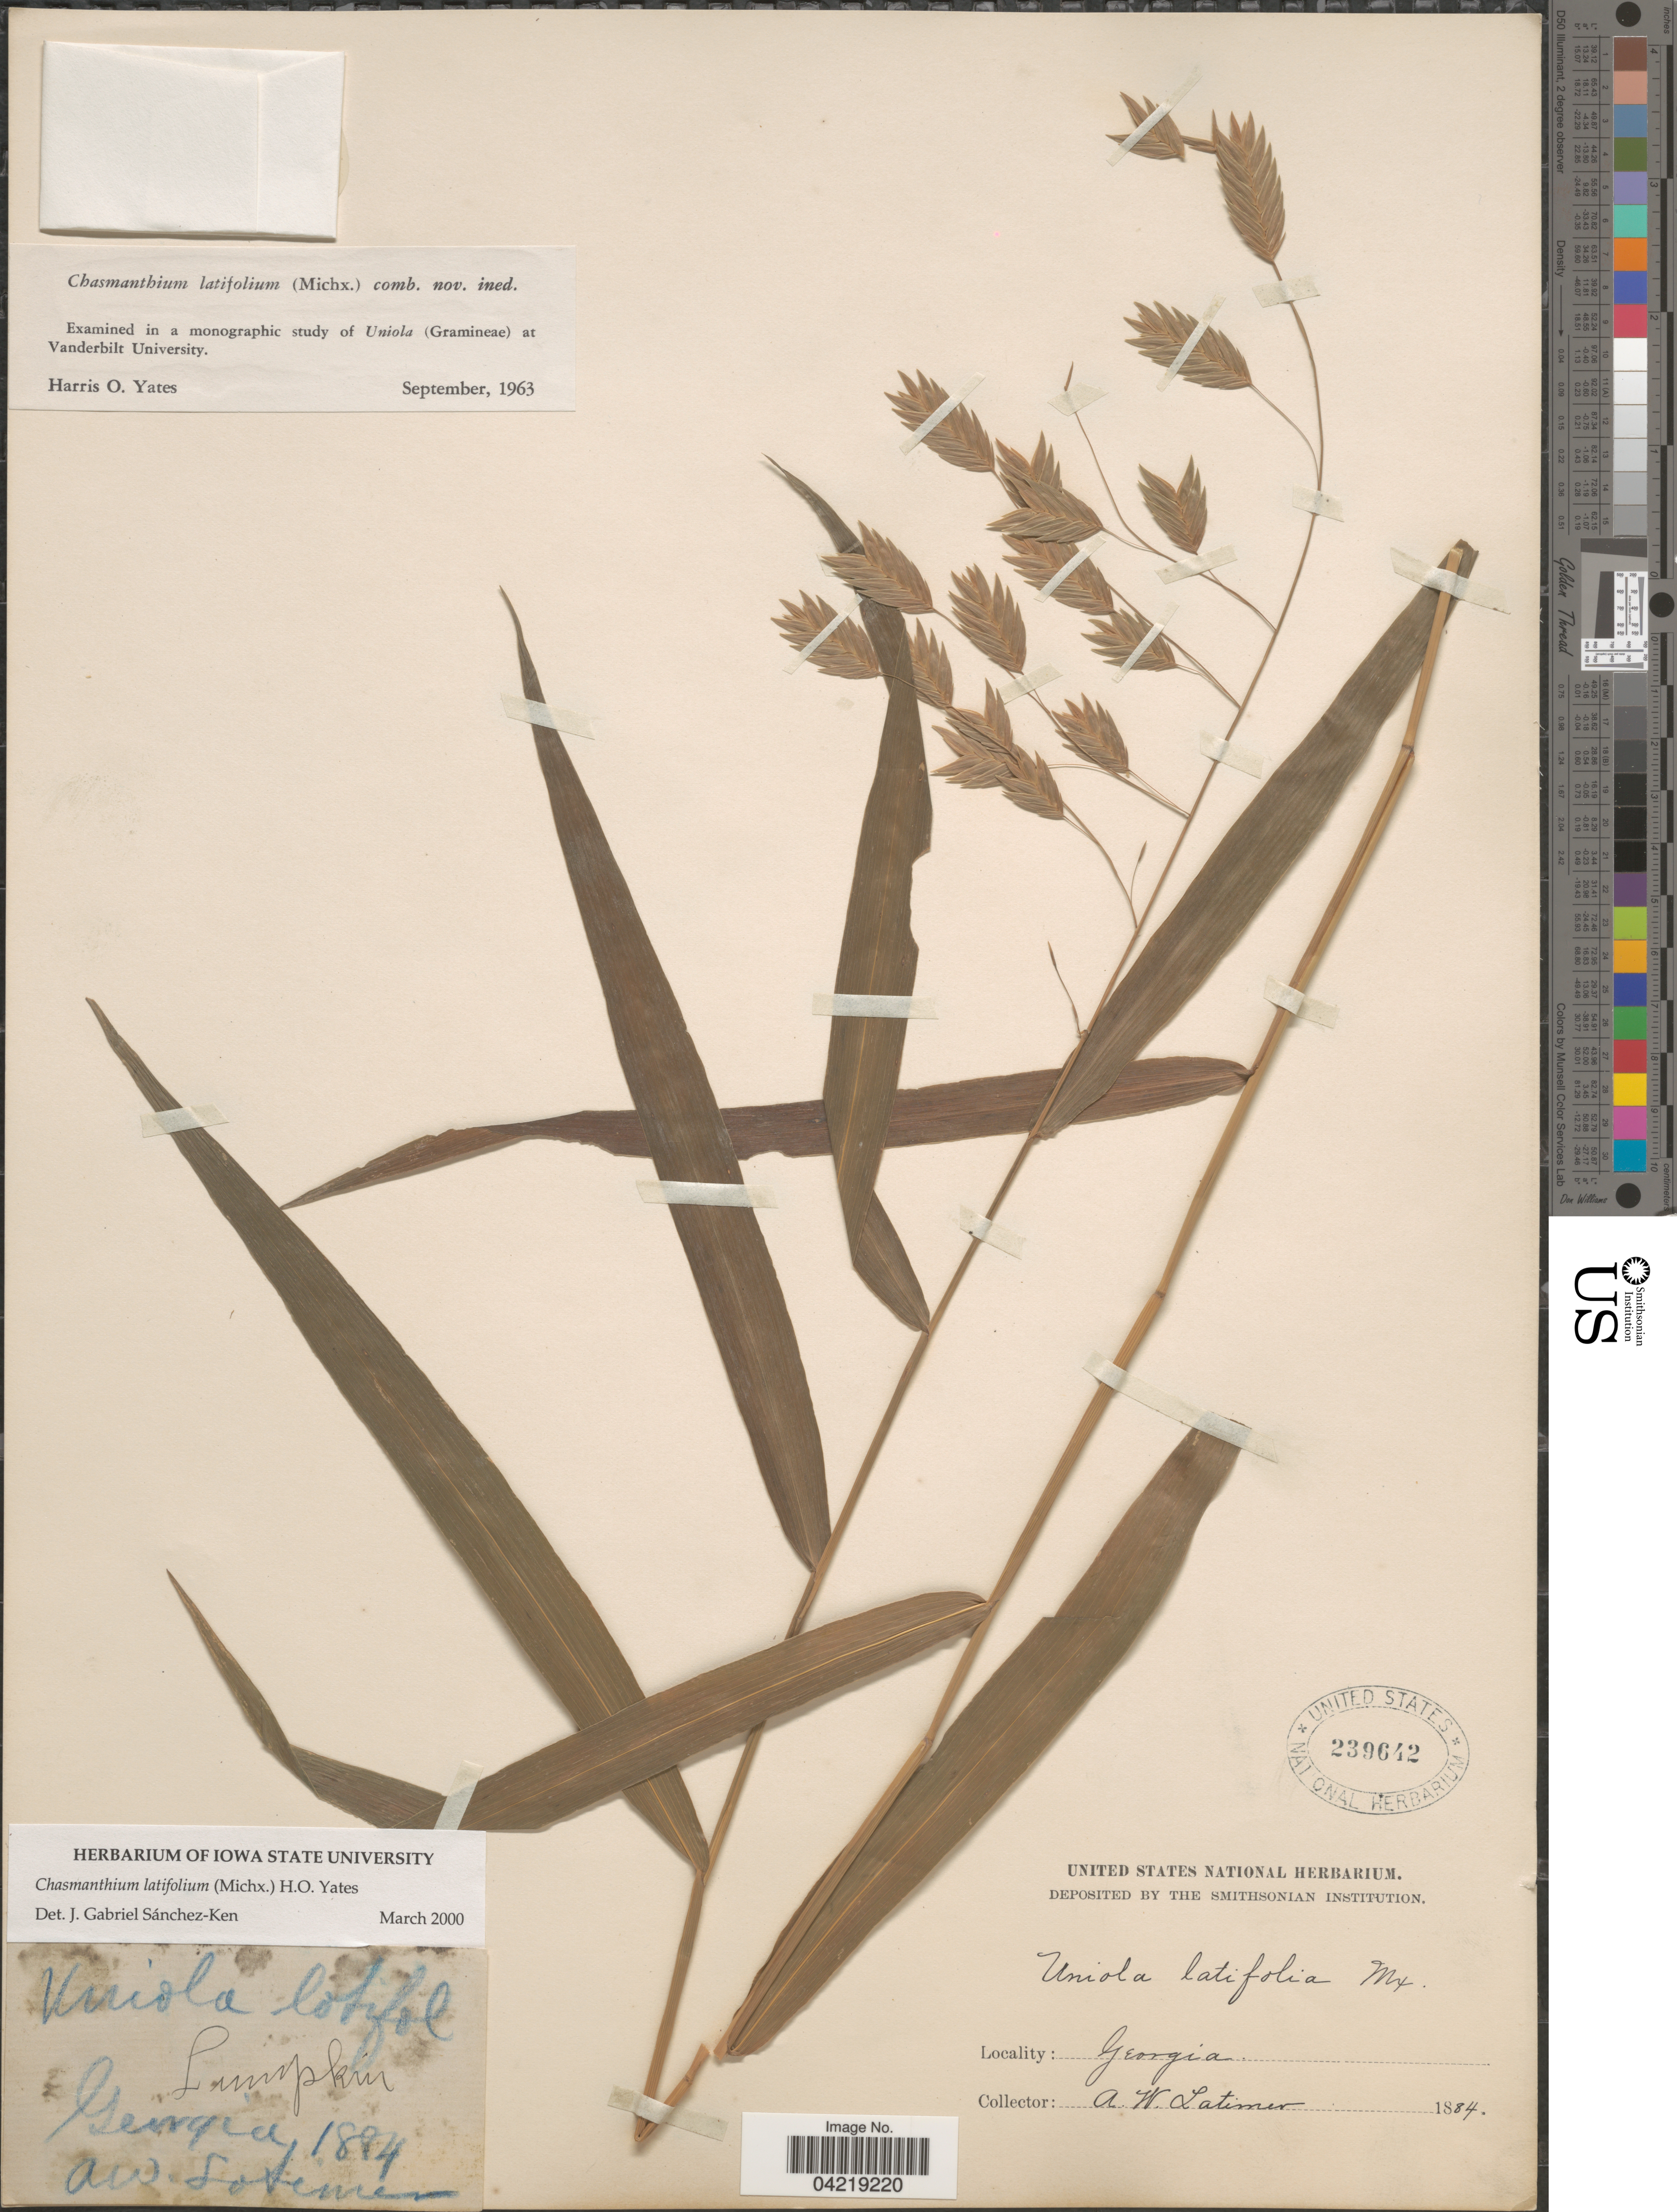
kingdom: Plantae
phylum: Tracheophyta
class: Liliopsida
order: Poales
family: Poaceae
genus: Chasmanthium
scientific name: Chasmanthium latifolium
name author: (Michx.) H.O. Yates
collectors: A. Latimer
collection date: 1884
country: United States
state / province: Georgia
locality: Lumpkin.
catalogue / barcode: US 239642